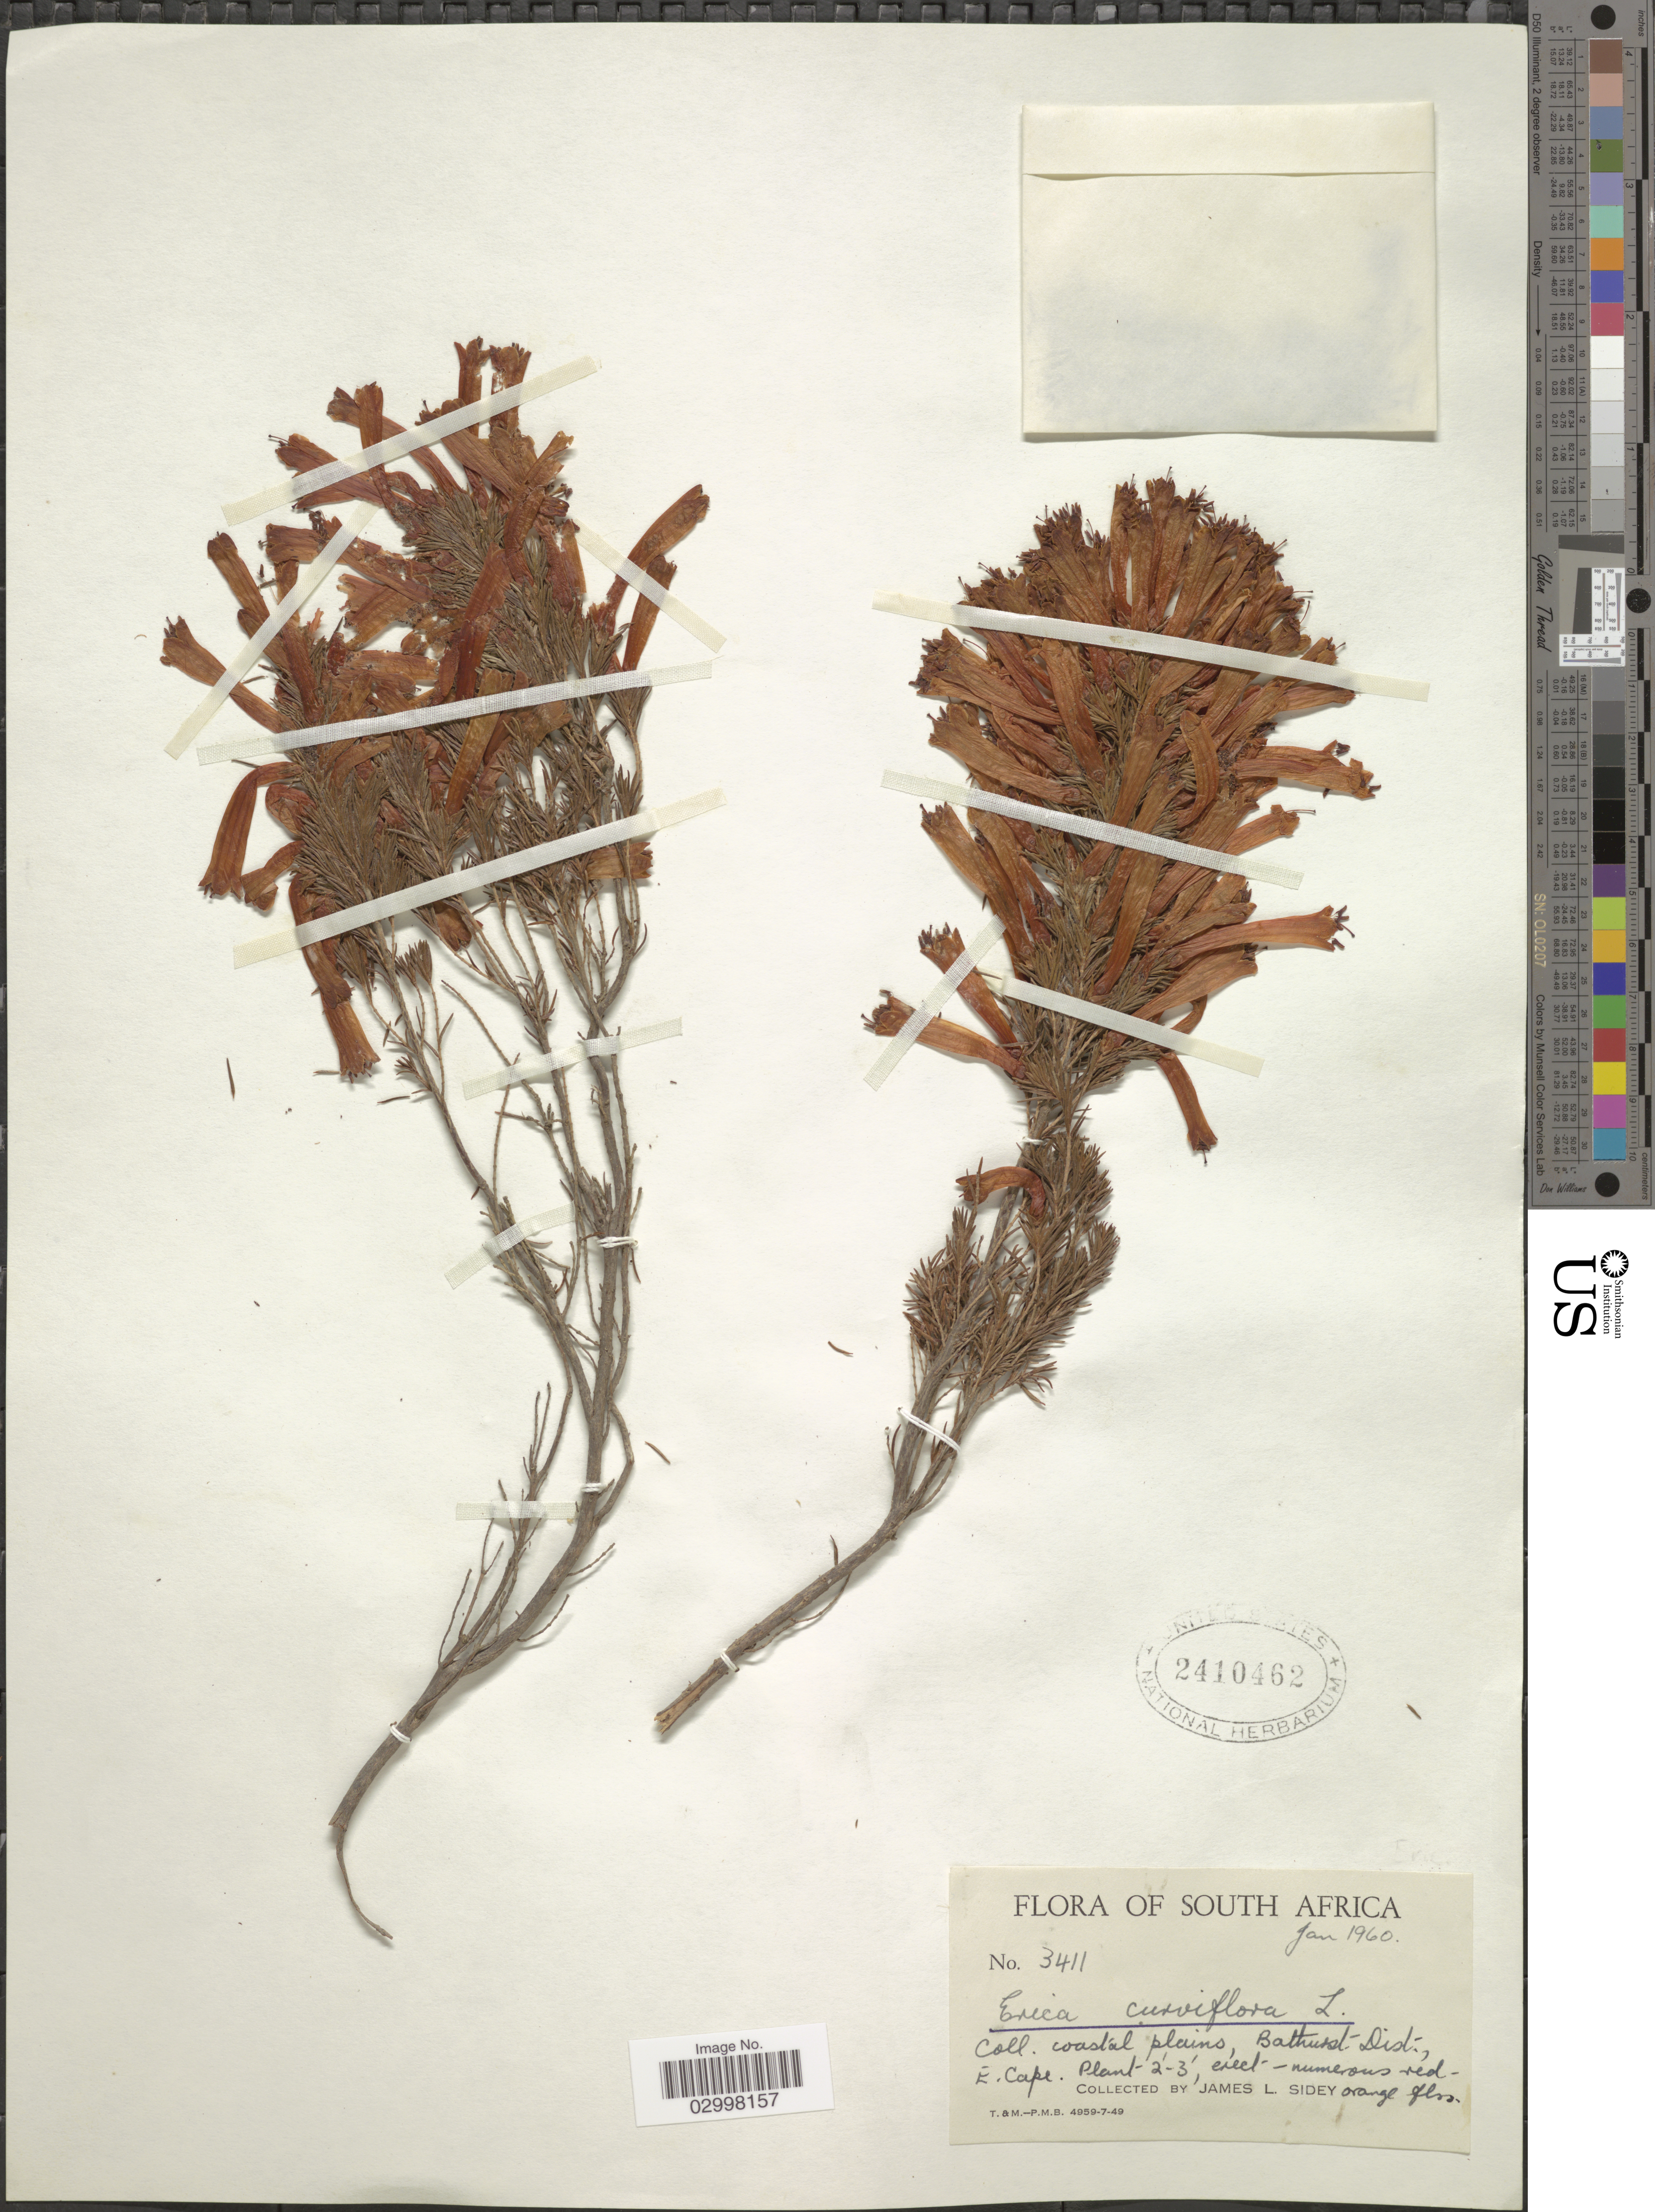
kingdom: Plantae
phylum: Tracheophyta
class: Magnoliopsida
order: Ericales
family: Ericaceae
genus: Erica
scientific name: Erica curviflora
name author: L.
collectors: J. L. Sidey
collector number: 3411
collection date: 1960-01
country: South Africa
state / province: Eastern Cape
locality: Coastal plains, Bathurst Dist., E. Cape.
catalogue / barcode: US 2410462